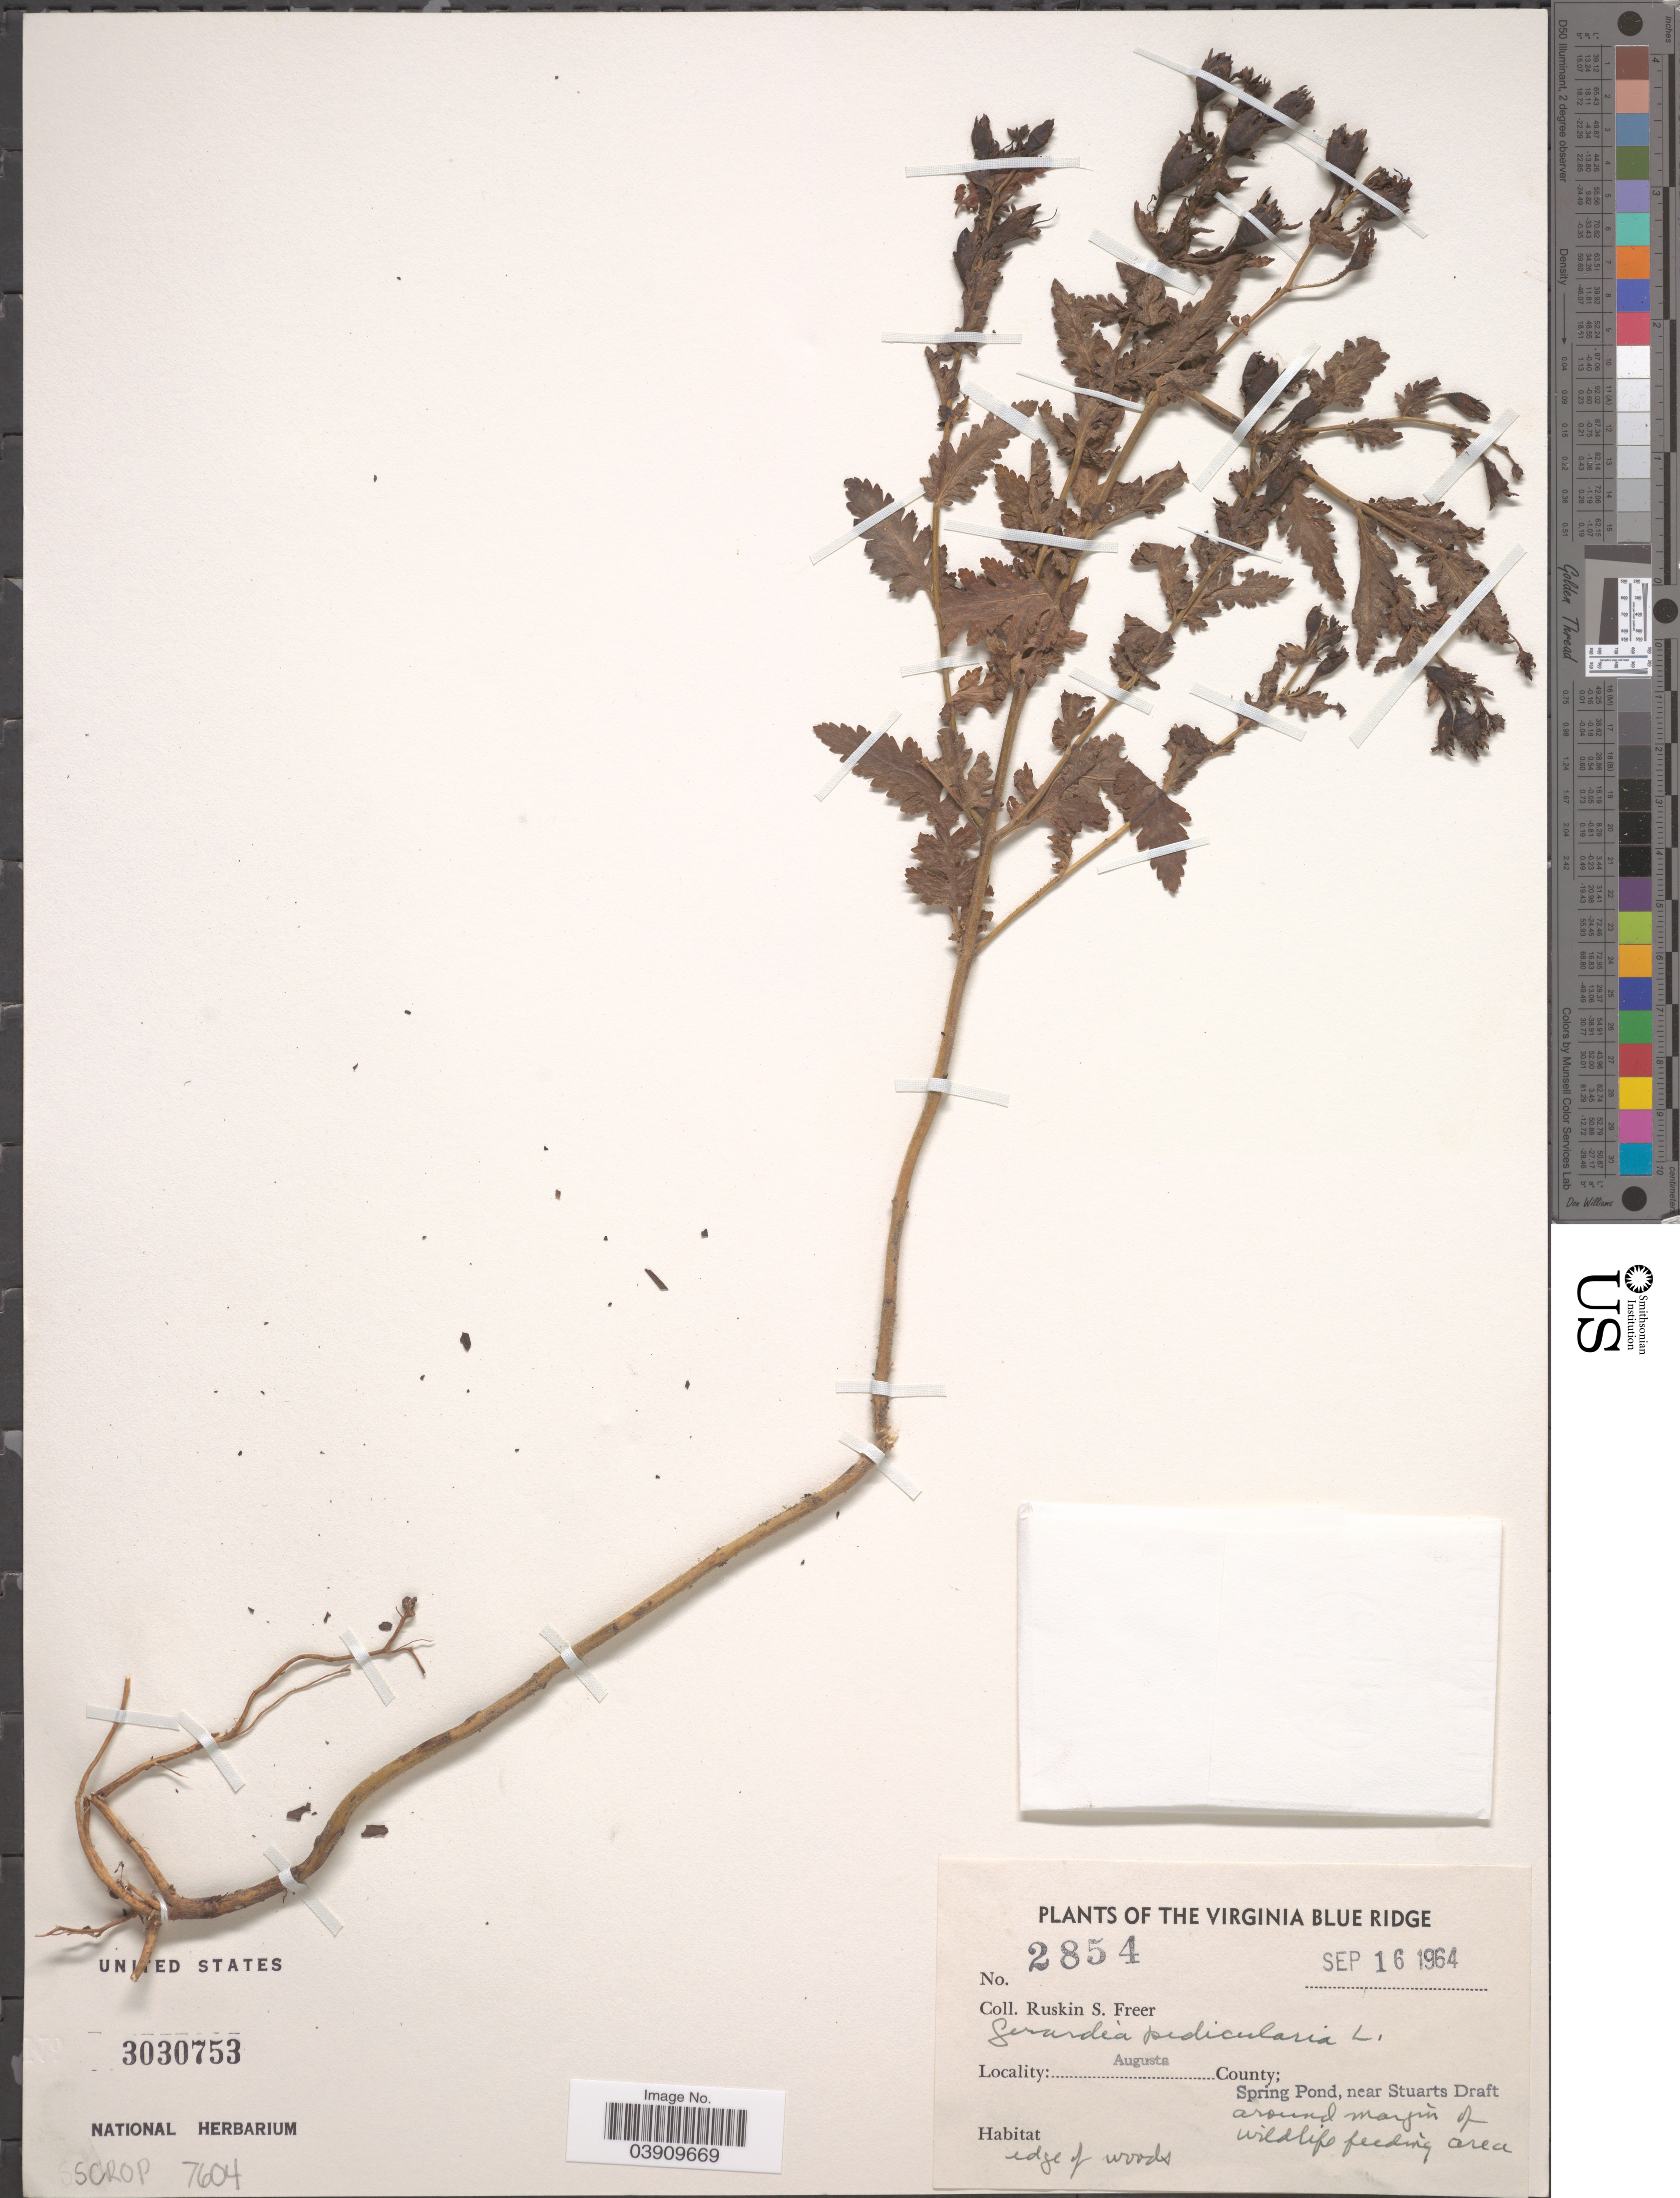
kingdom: Plantae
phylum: Tracheophyta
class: Magnoliopsida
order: Lamiales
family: Orobanchaceae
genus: Aureolaria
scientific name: Aureolaria pedicularia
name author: (L.) Raf. ex Farw.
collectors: R. Freer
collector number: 2854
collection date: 1964-09-16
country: United States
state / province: Virginia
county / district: Augusta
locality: Virginia Blue Ridge. Augusta County. Spring Pond, near Stuarts Draft. Around margin of wildlife feeding area.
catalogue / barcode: US 3030753